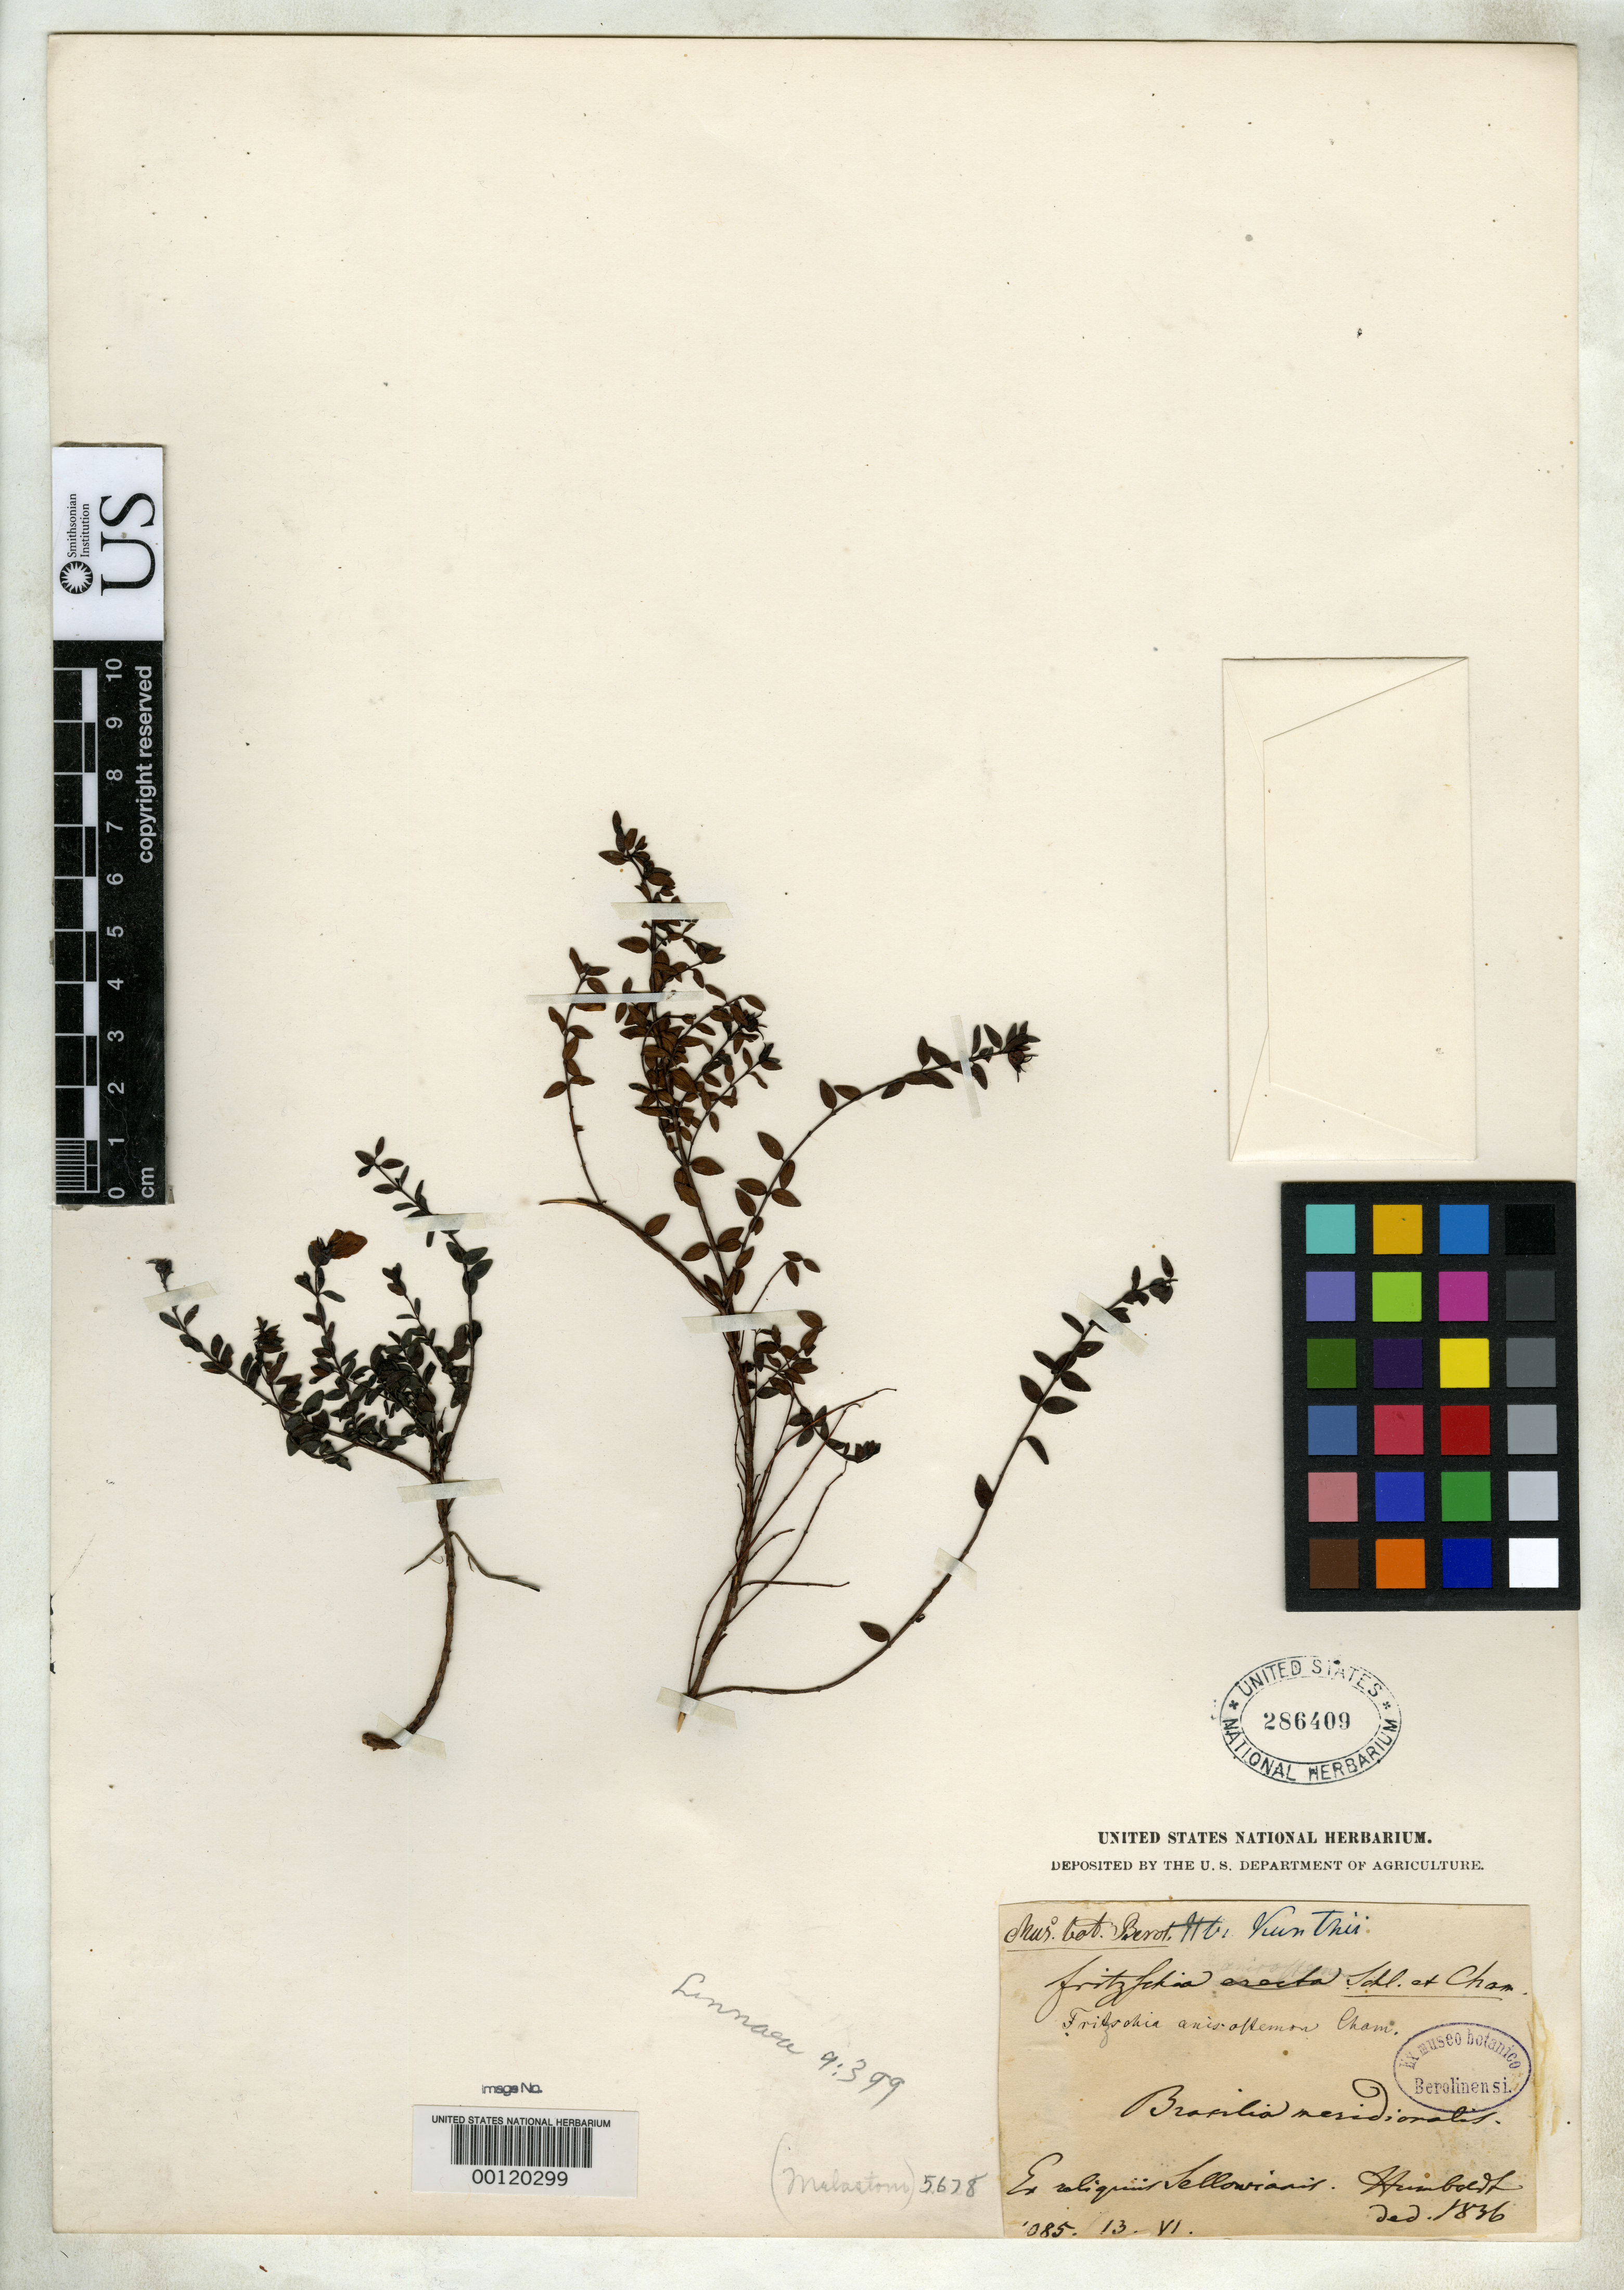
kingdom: Plantae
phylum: Tracheophyta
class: Magnoliopsida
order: Myrtales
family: Melastomataceae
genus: Fritzschia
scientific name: Fritzschia anisostemon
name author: Cham.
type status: Possible Isotype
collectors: F. Sellow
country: Brazil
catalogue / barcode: US 286409